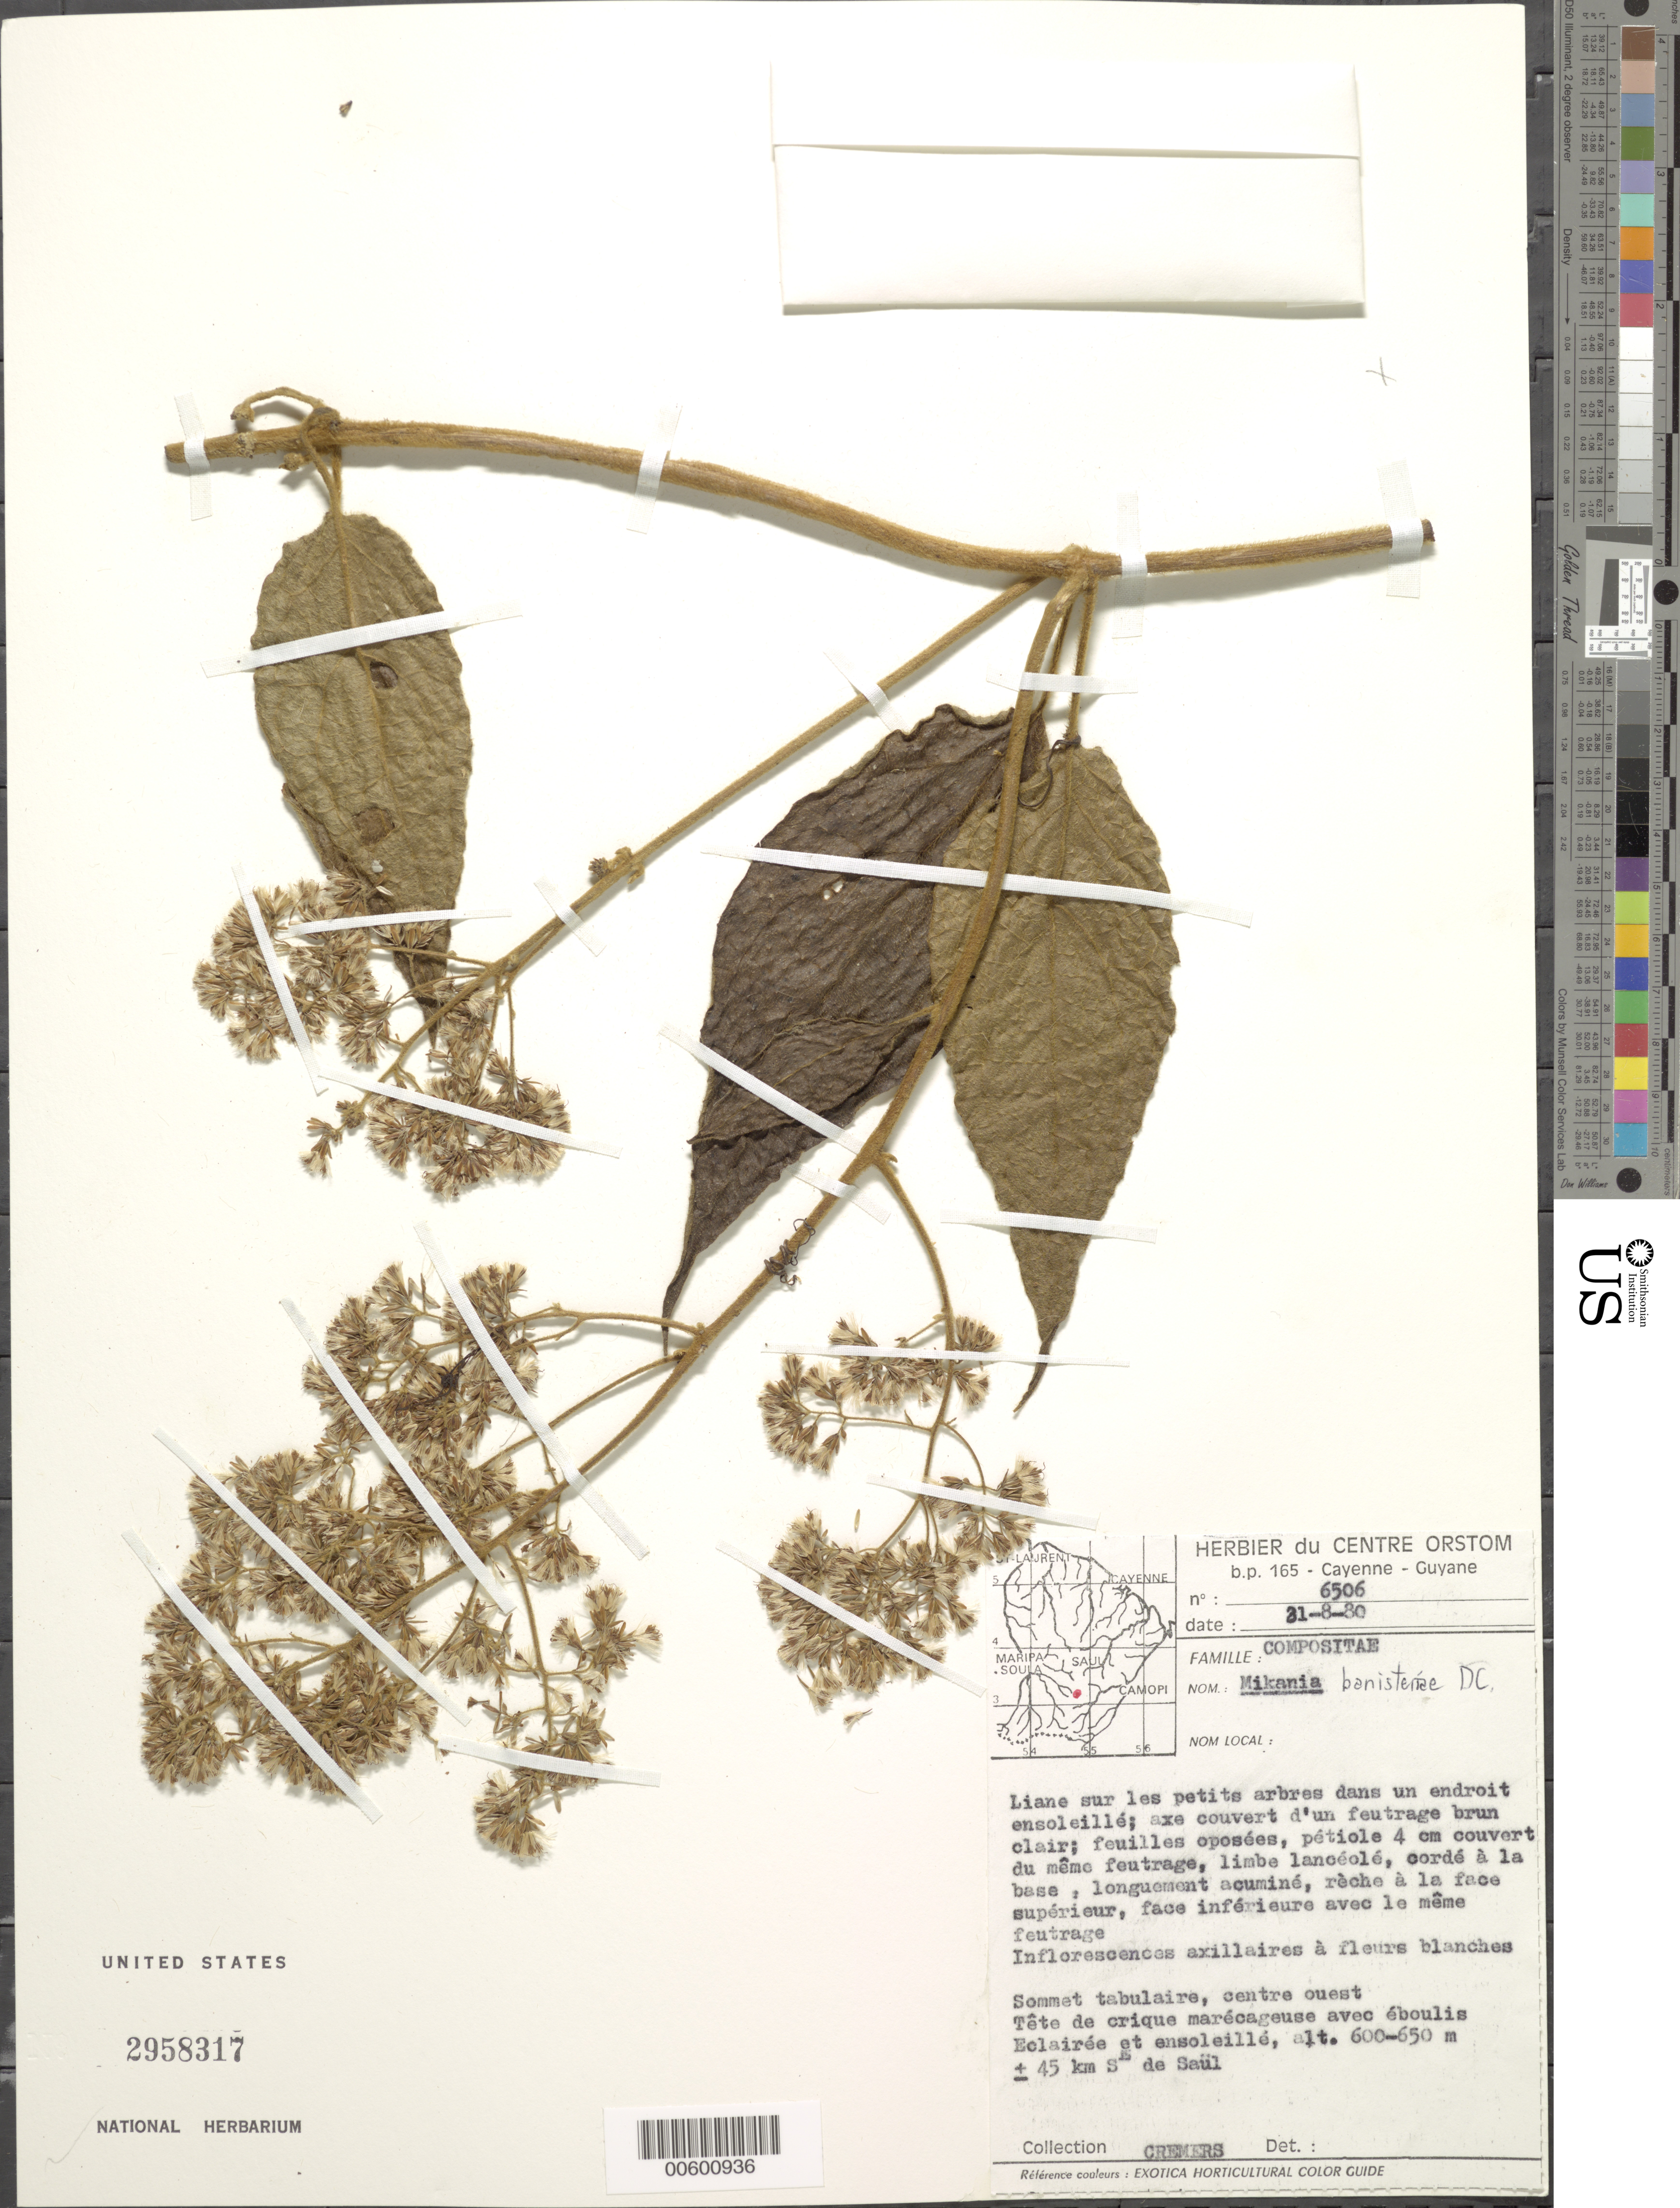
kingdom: Plantae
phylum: Tracheophyta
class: Magnoliopsida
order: Asterales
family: Asteraceae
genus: Mikania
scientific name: Mikania banisteriae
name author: DC.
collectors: G. Cremers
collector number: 6506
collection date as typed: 31-Aug-80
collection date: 1980-08-31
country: French Guiana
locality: Sommet Tabulaire, ± 45 km SE de Saül; région des Emérillons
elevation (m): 600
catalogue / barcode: US 2958317